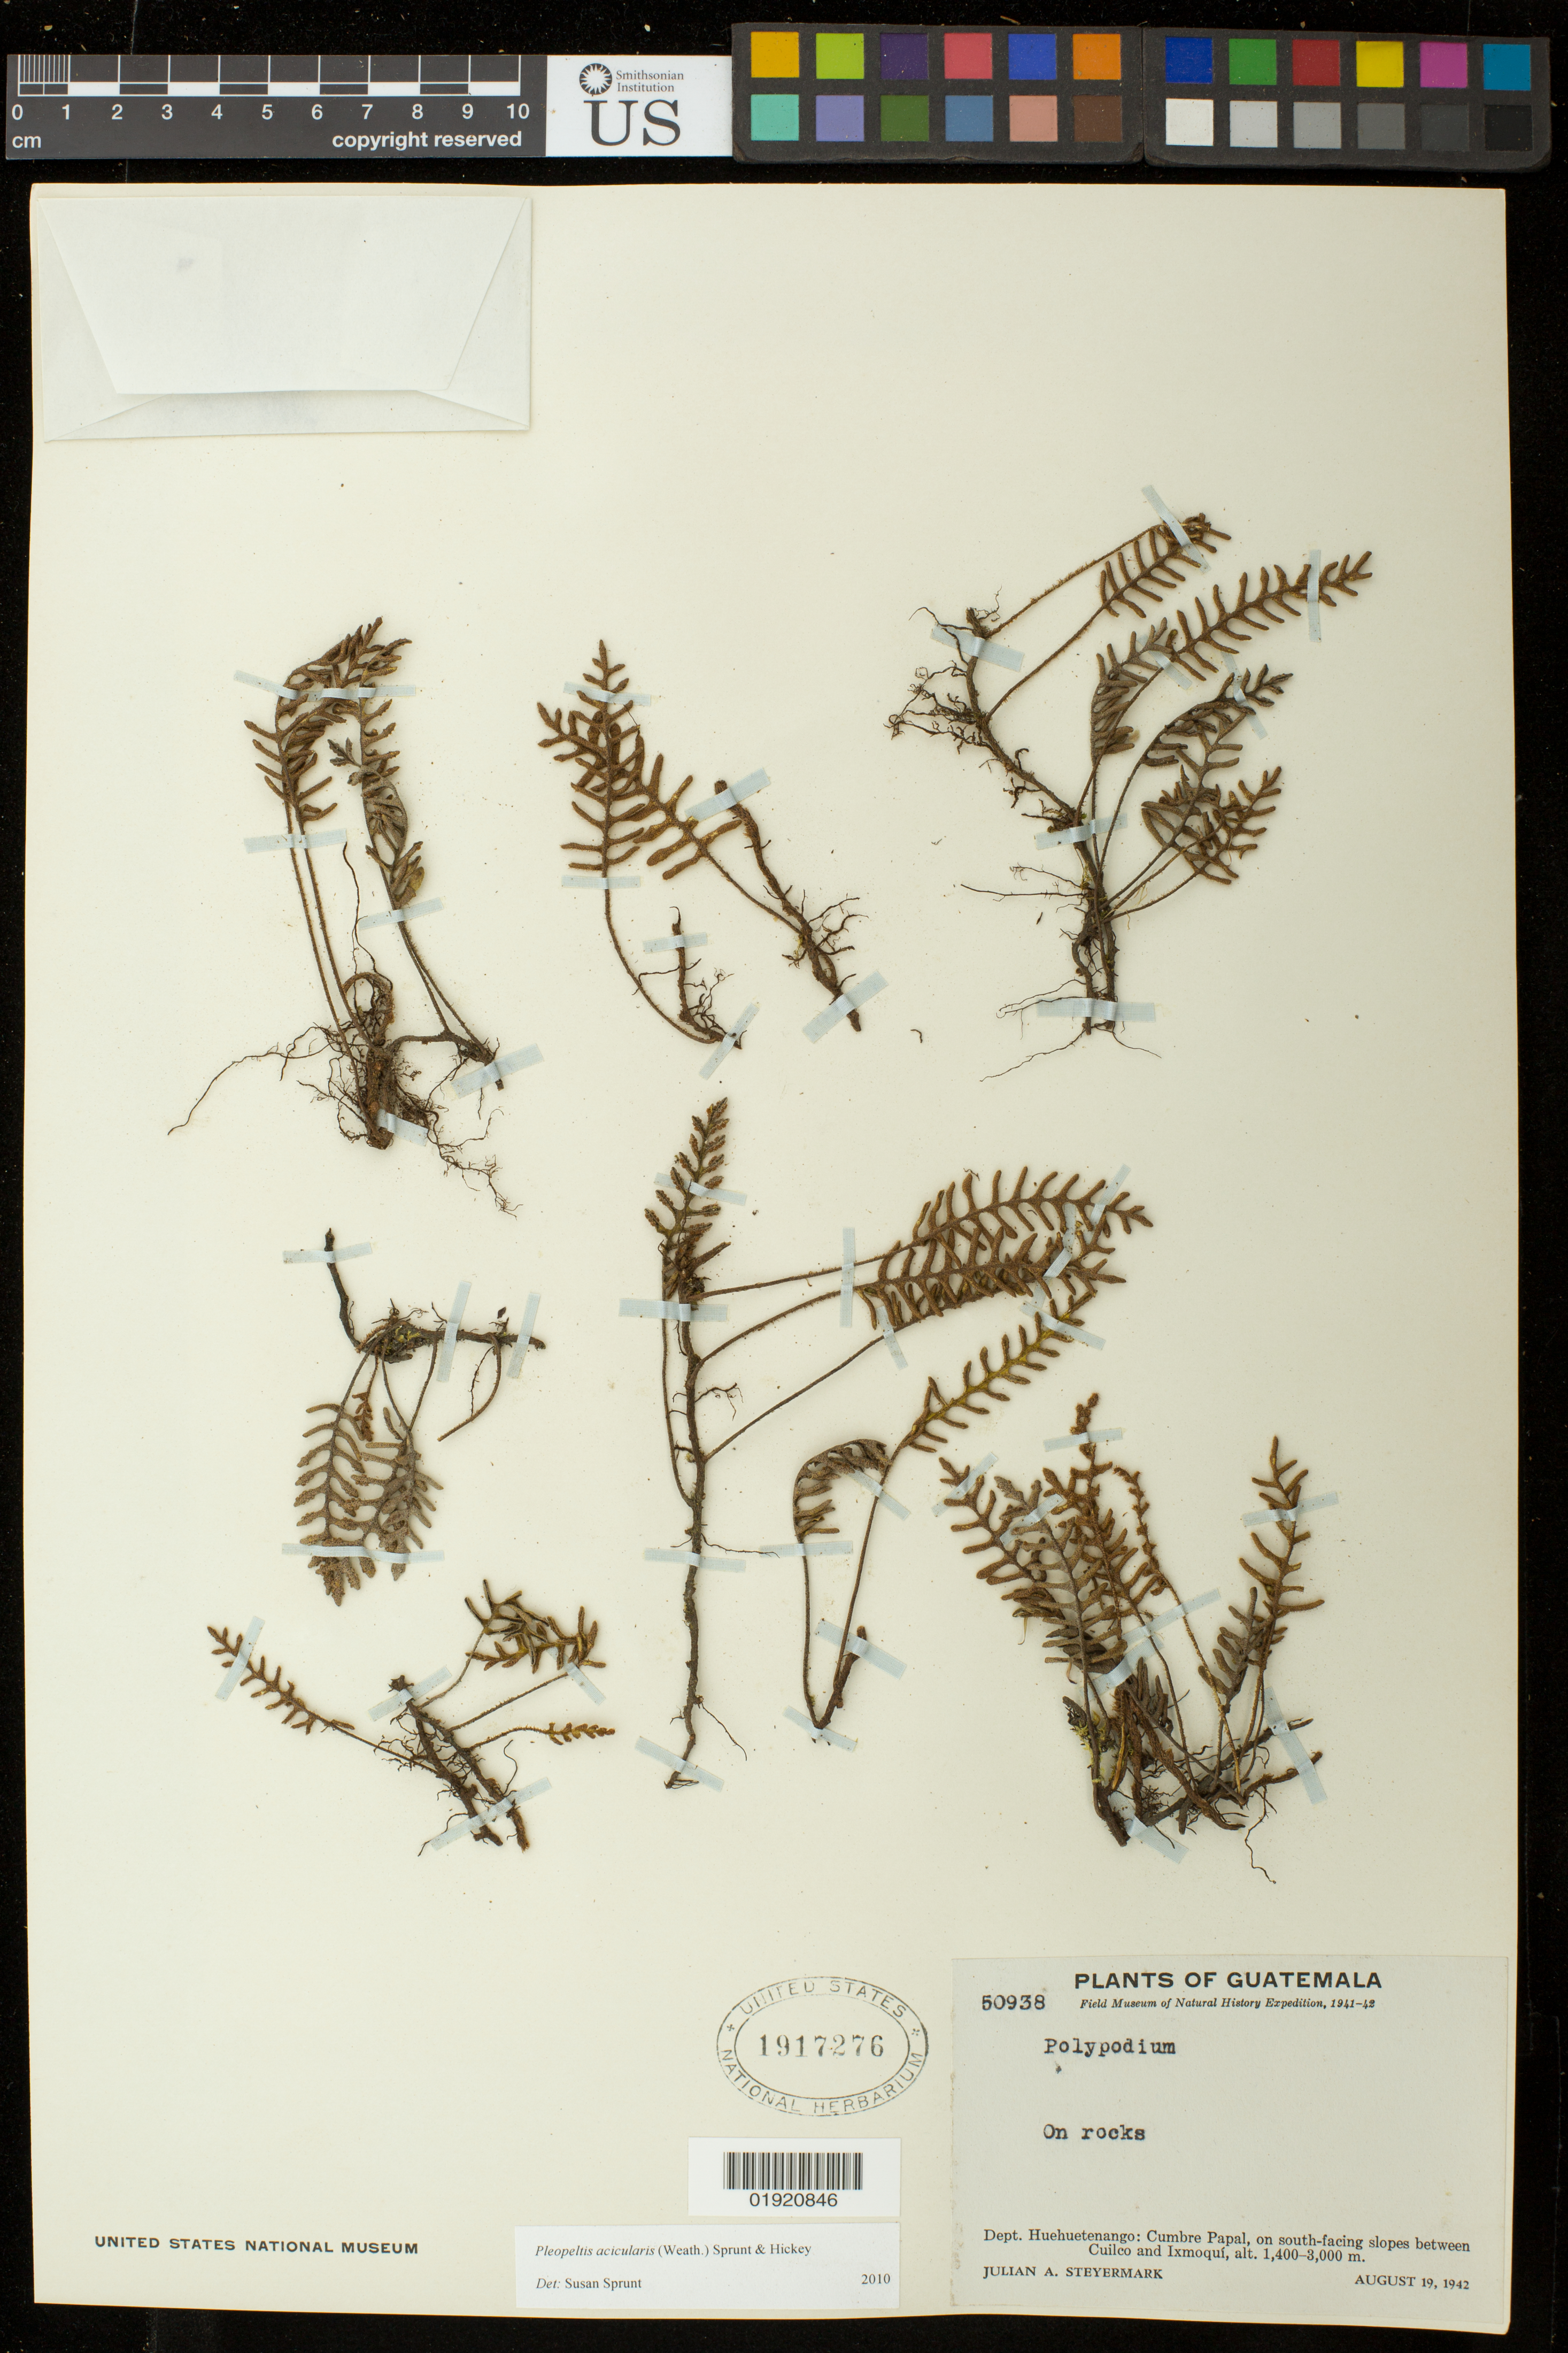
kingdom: Plantae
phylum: Tracheophyta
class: Polypodiopsida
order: Polypodiales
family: Polypodiaceae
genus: Pleopeltis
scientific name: Pleopeltis acicularis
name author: (Weath.) A.R. Sm. & Krömer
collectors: J. Steyermark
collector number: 50938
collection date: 1942-08-19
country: Guatemala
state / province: Huehuetenango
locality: Guatemala. Dept. Huehuetenango: Cumbre Papal, on south-facing slopes between Cuilco and Ixmoqui.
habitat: On rocks.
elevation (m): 1400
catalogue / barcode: US 1917276